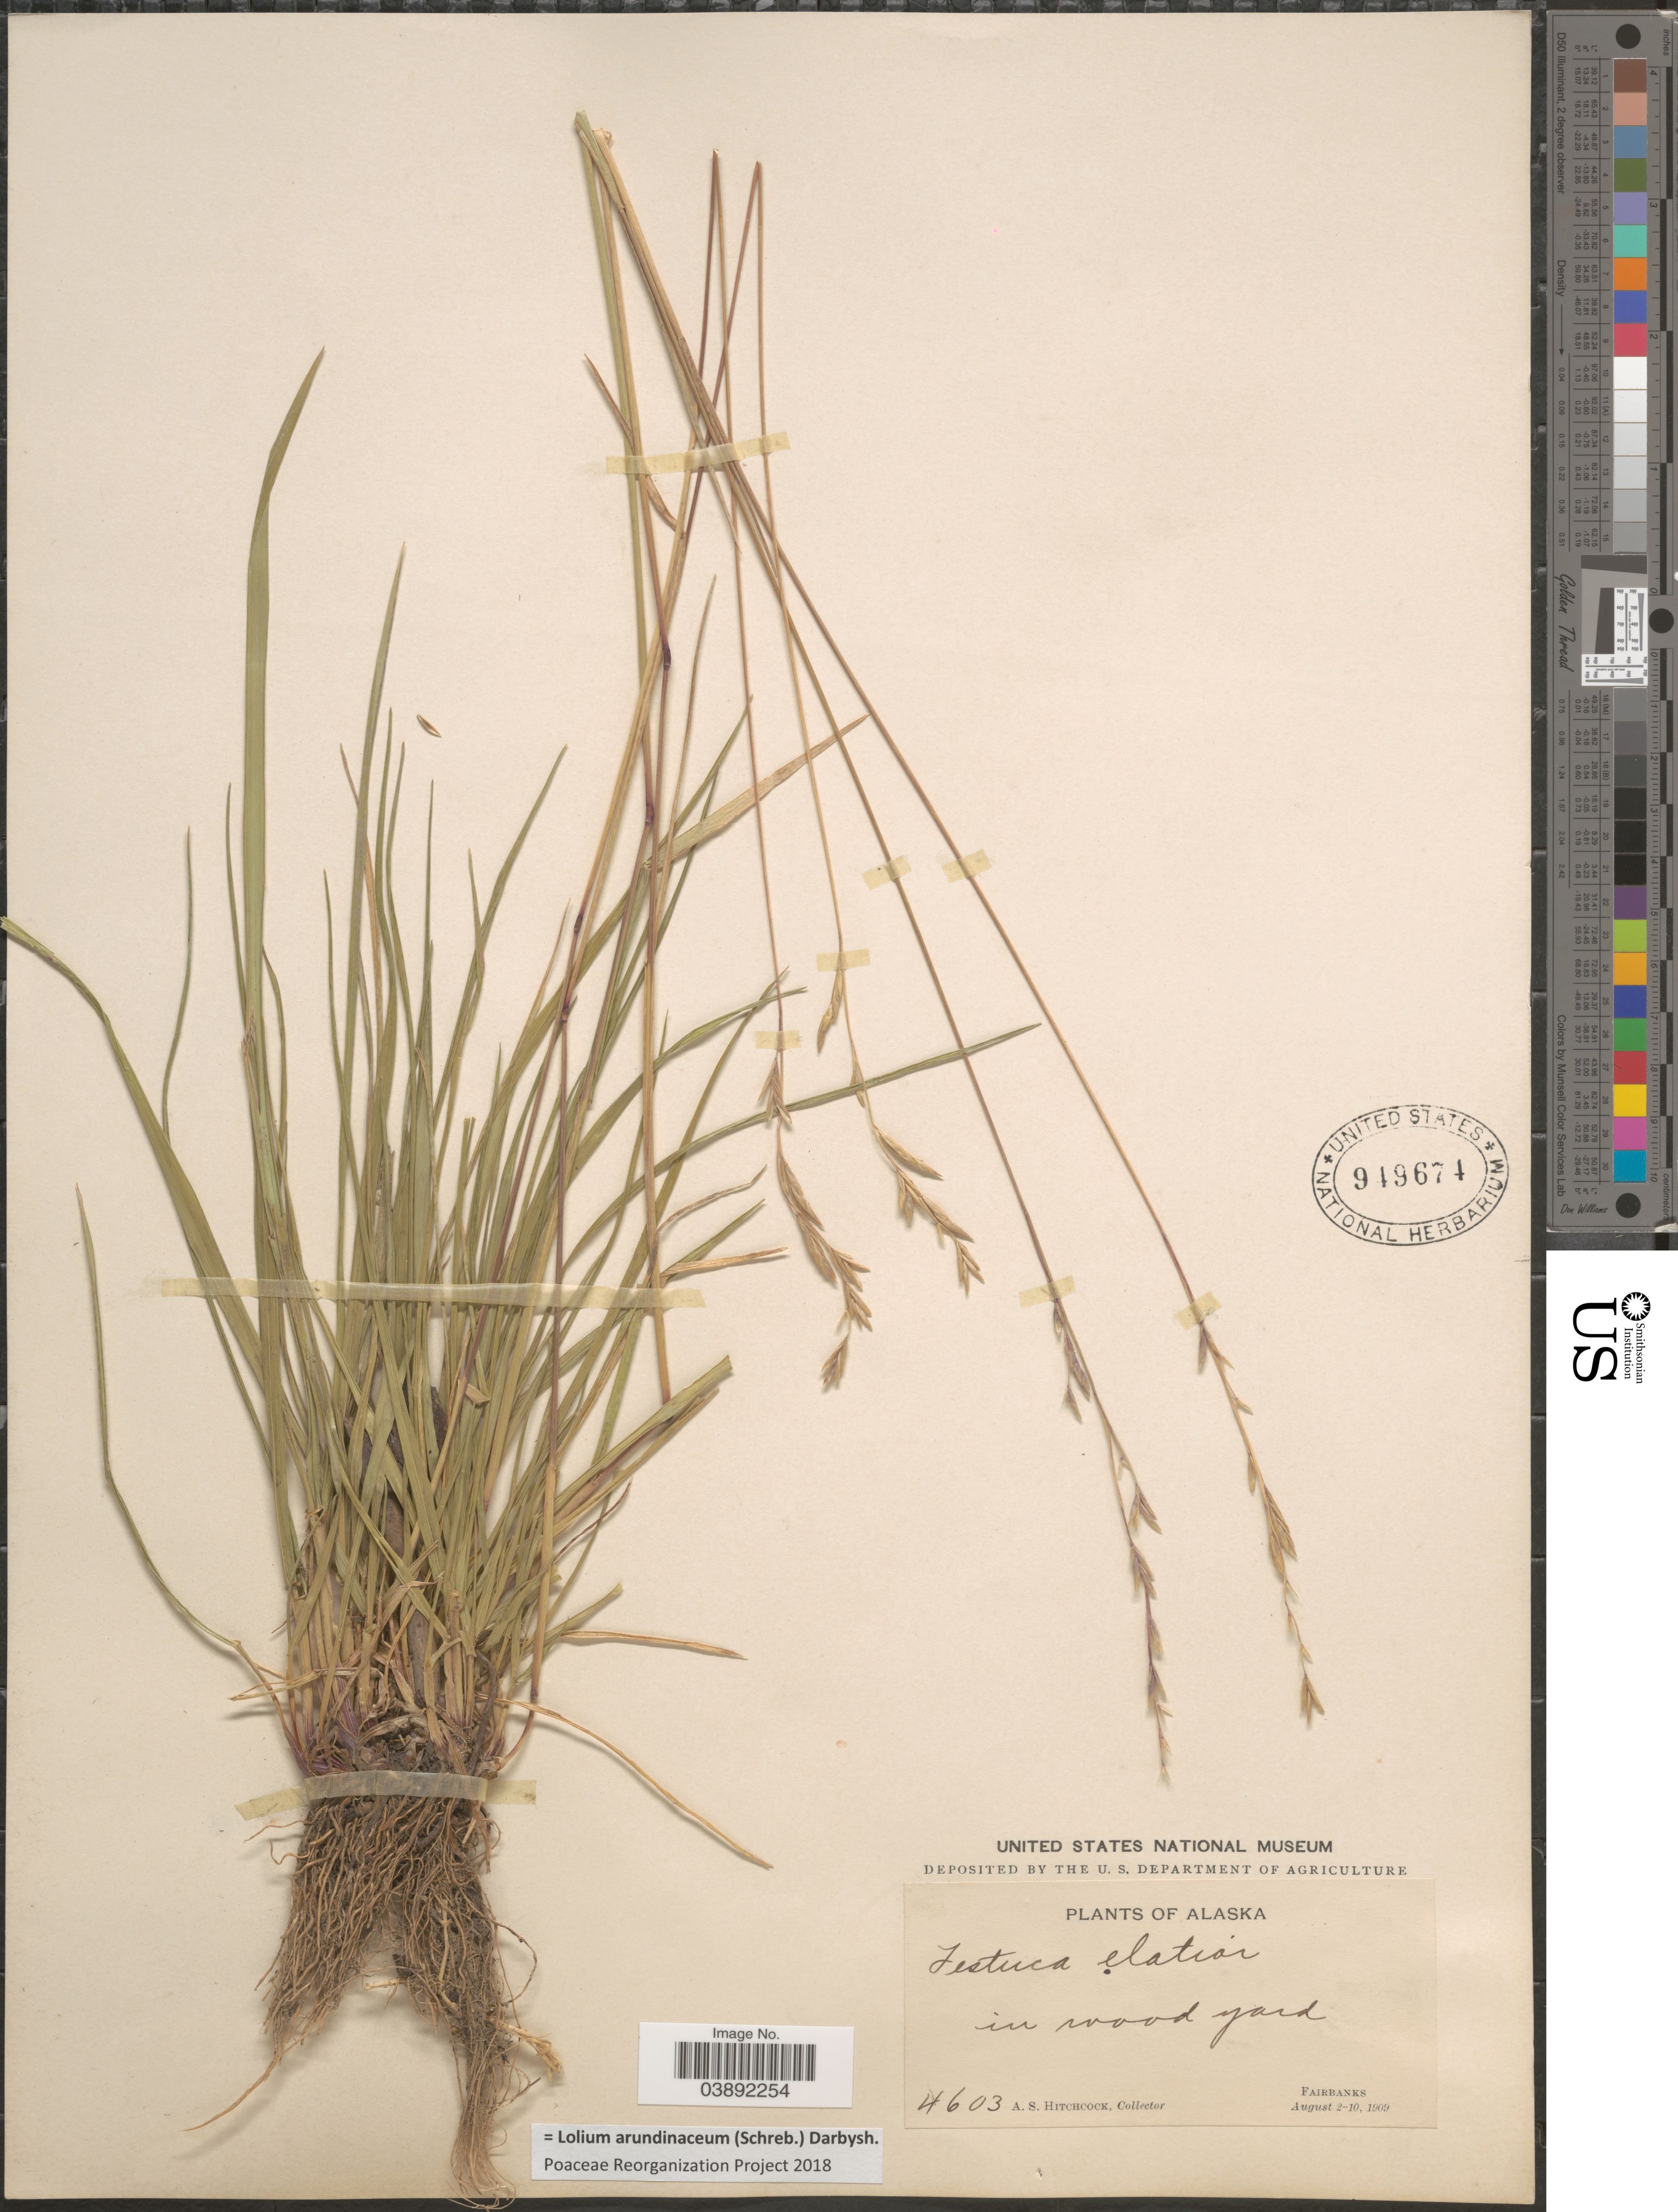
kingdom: Plantae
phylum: Tracheophyta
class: Liliopsida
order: Poales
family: Poaceae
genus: Lolium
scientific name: Lolium arundinaceum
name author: (Schreb.) Darbysh.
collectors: A. S. Hitchcock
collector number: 4603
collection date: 1909-08-02/1909-08-10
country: United States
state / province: Alaska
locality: In wood yard. Fairbanks.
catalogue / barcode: US 949674